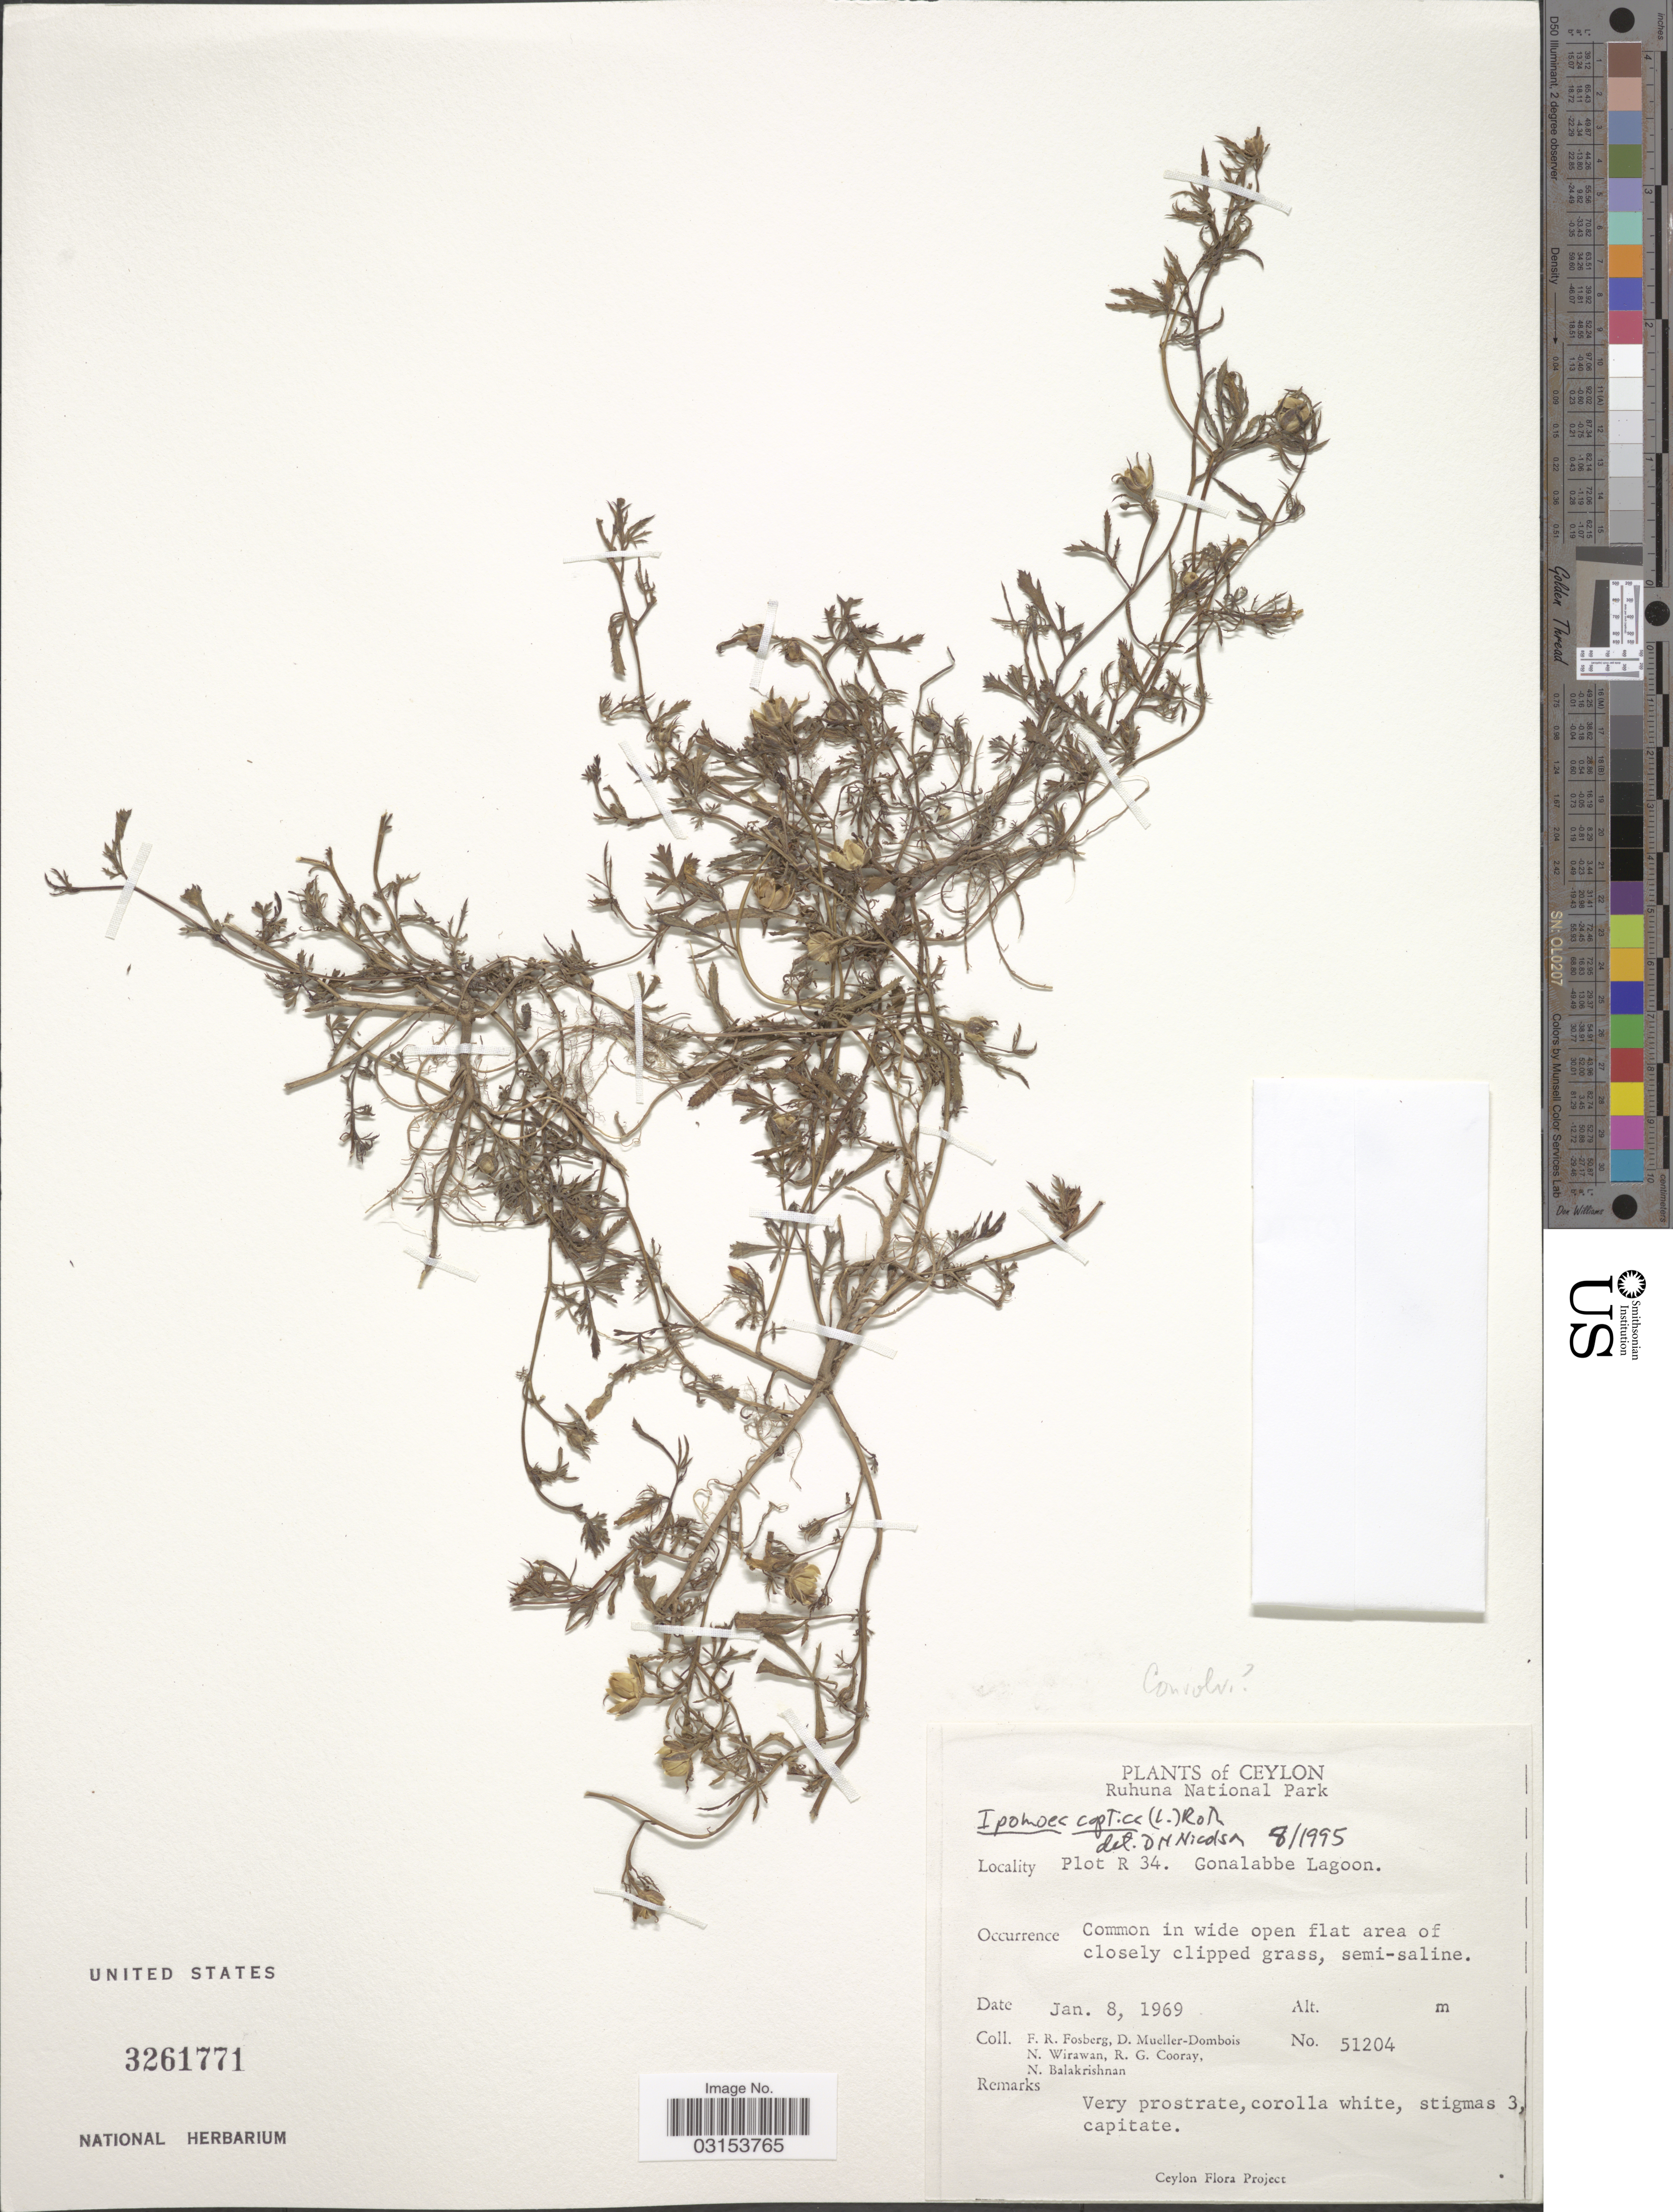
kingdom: Plantae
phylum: Tracheophyta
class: Magnoliopsida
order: Solanales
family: Convolvulaceae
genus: Ipomoea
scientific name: Ipomoea coptica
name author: (L.) Roth ex Roem. & Schult.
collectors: F. R. Fosberg, D. Mueller-Dombois, N. Wirawan, R. Cooray & N. Balakrishnan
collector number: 51204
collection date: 1969-01-08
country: Sri Lanka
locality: Ceylon. Ruhuna National Park. Plot R 34. Gonalabbe Lagoon.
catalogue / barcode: US 3261771